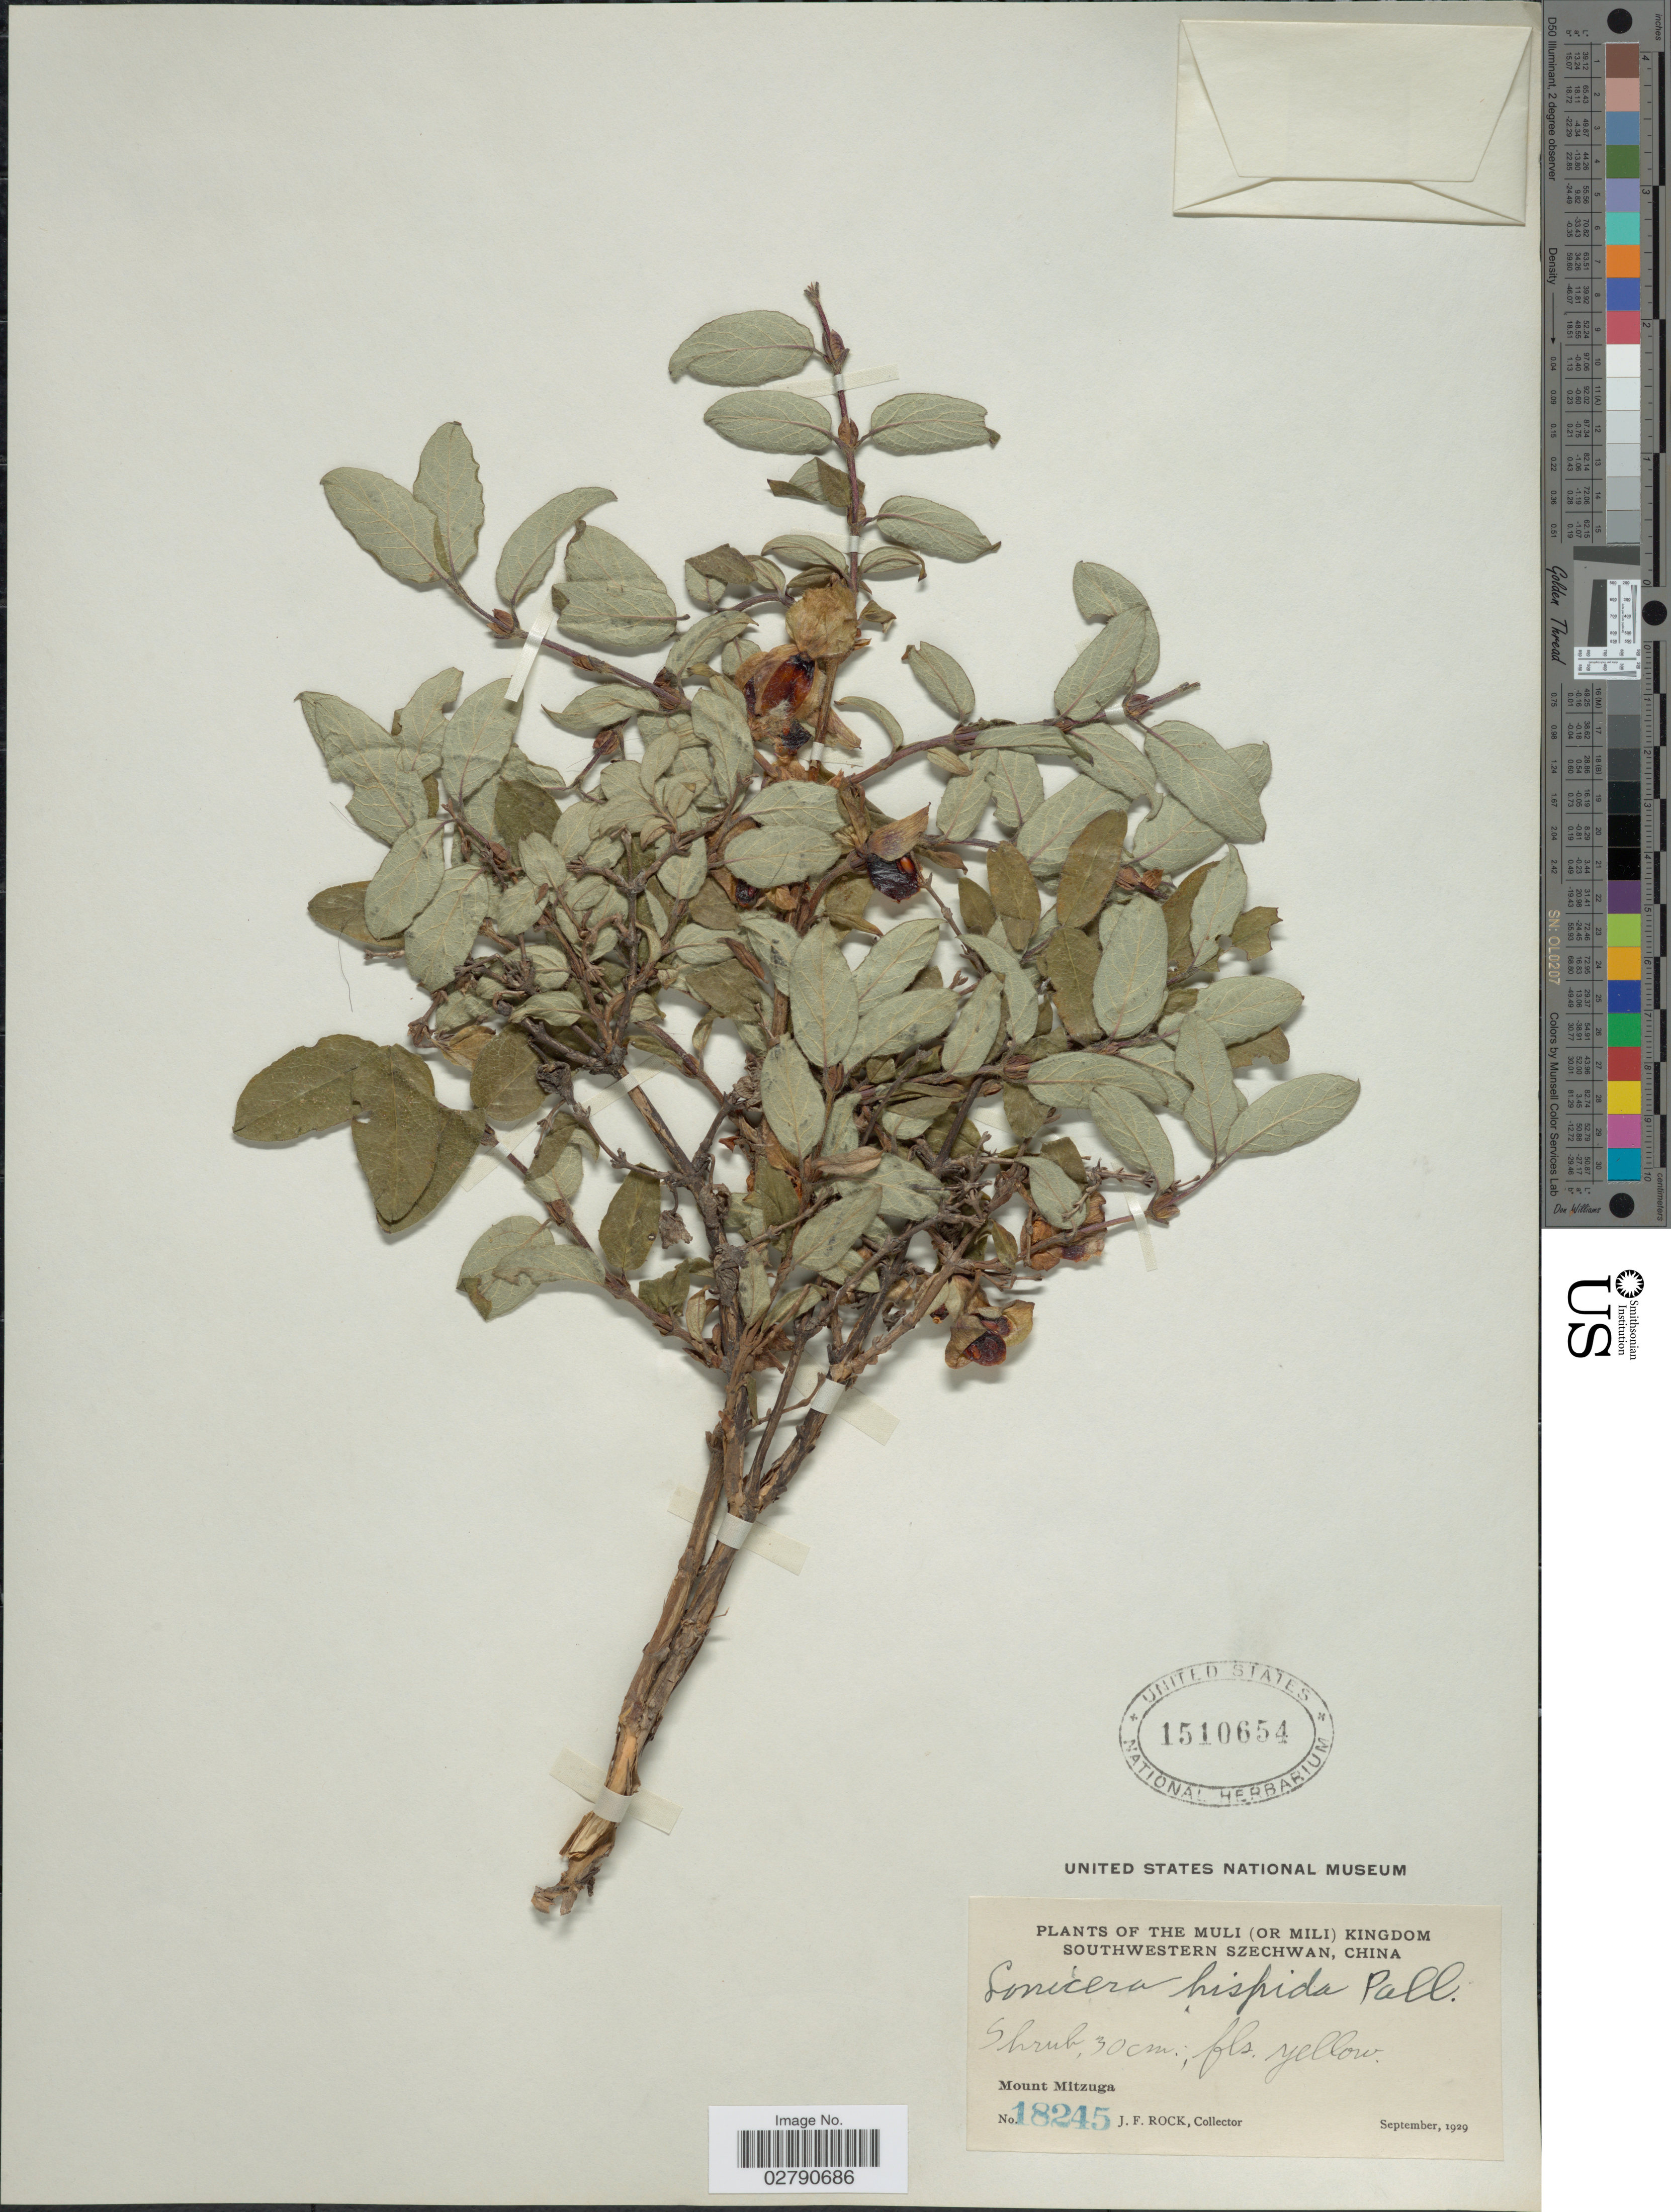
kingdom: Plantae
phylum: Tracheophyta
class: Magnoliopsida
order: Dipsacales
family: Caprifoliaceae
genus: Lonicera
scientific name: Lonicera hispida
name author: Pall. ex Roem. & Schult.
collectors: J. Rock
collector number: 18245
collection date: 1929-09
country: China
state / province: Sichuan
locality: Muli (or Mili) Kingdom, Southwestern Szechwan. Mount Mitzuga.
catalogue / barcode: US 1510654